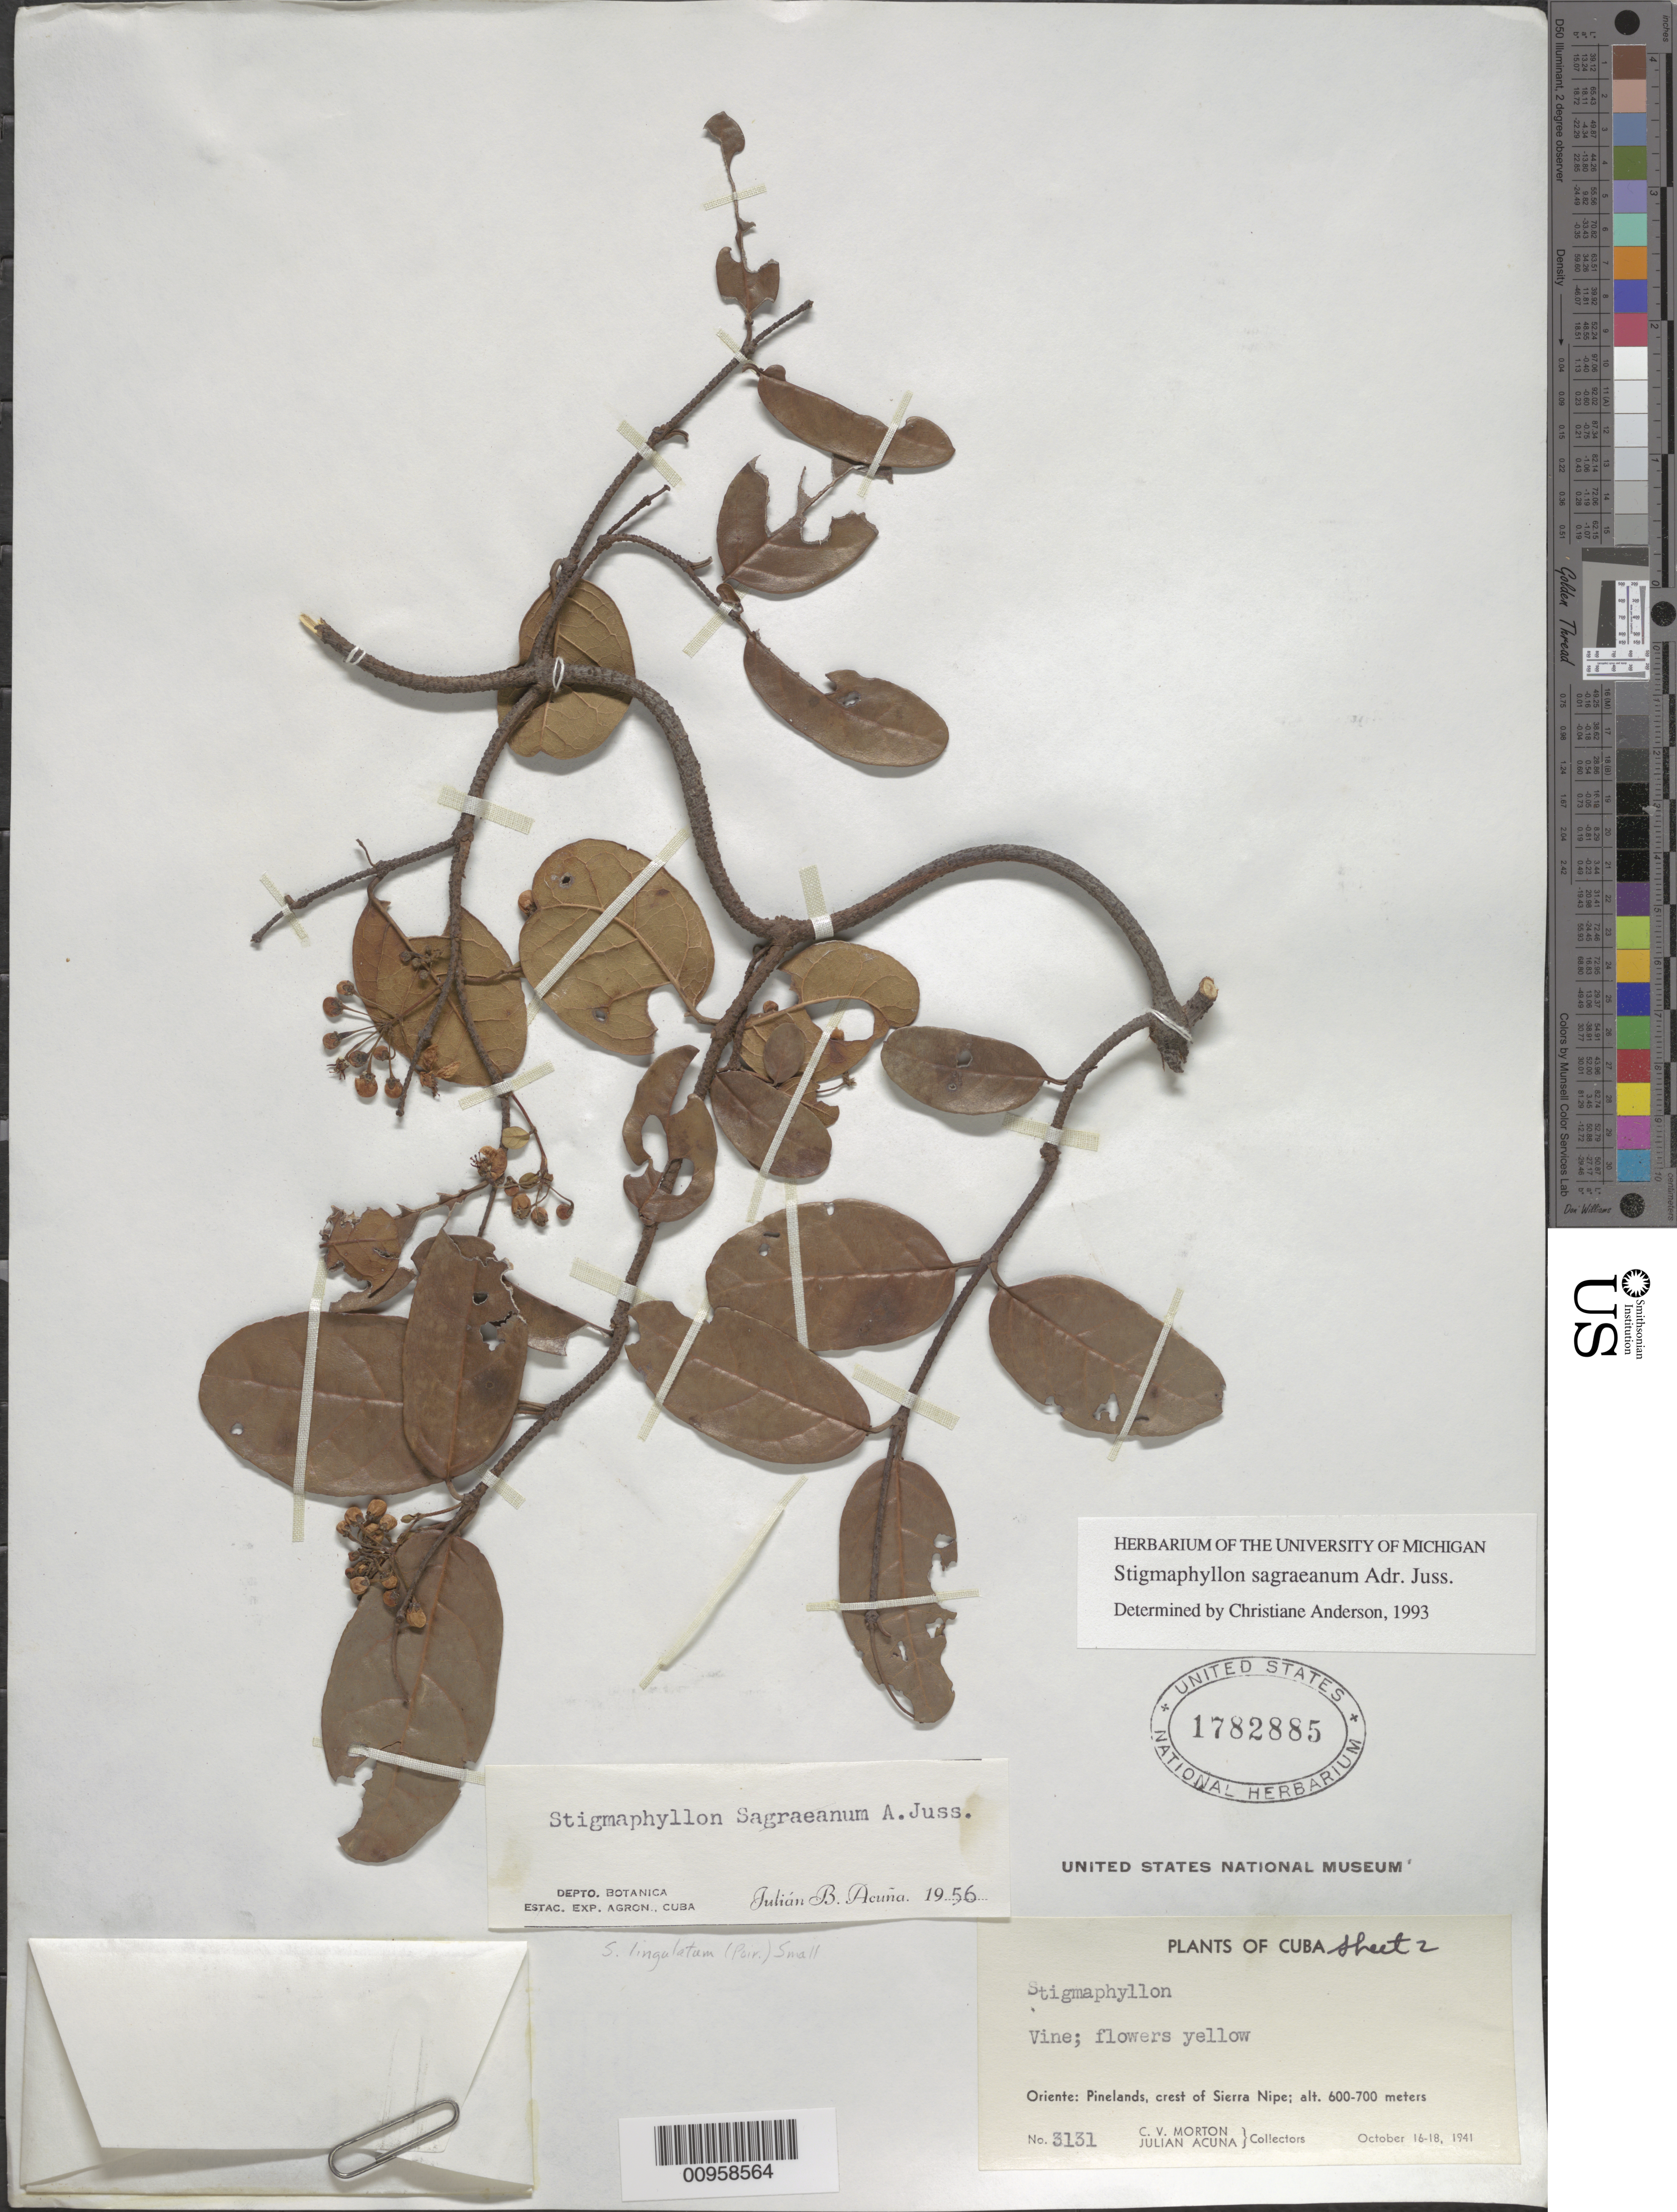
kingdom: Plantae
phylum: Tracheophyta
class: Magnoliopsida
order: Malpighiales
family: Malpighiaceae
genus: Stigmaphyllon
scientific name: Stigmaphyllon sagraeanum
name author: Juss.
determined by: Anderson, C.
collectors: C. V. Morton & J. Acuña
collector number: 3131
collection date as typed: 16 Oct 1941 to 18 Oct 1941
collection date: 1941-10-16/1941-10-18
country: Cuba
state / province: Holguín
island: Cuba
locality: Crest of Sierra Nipe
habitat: Pinelands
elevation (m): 600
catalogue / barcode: US 1782885